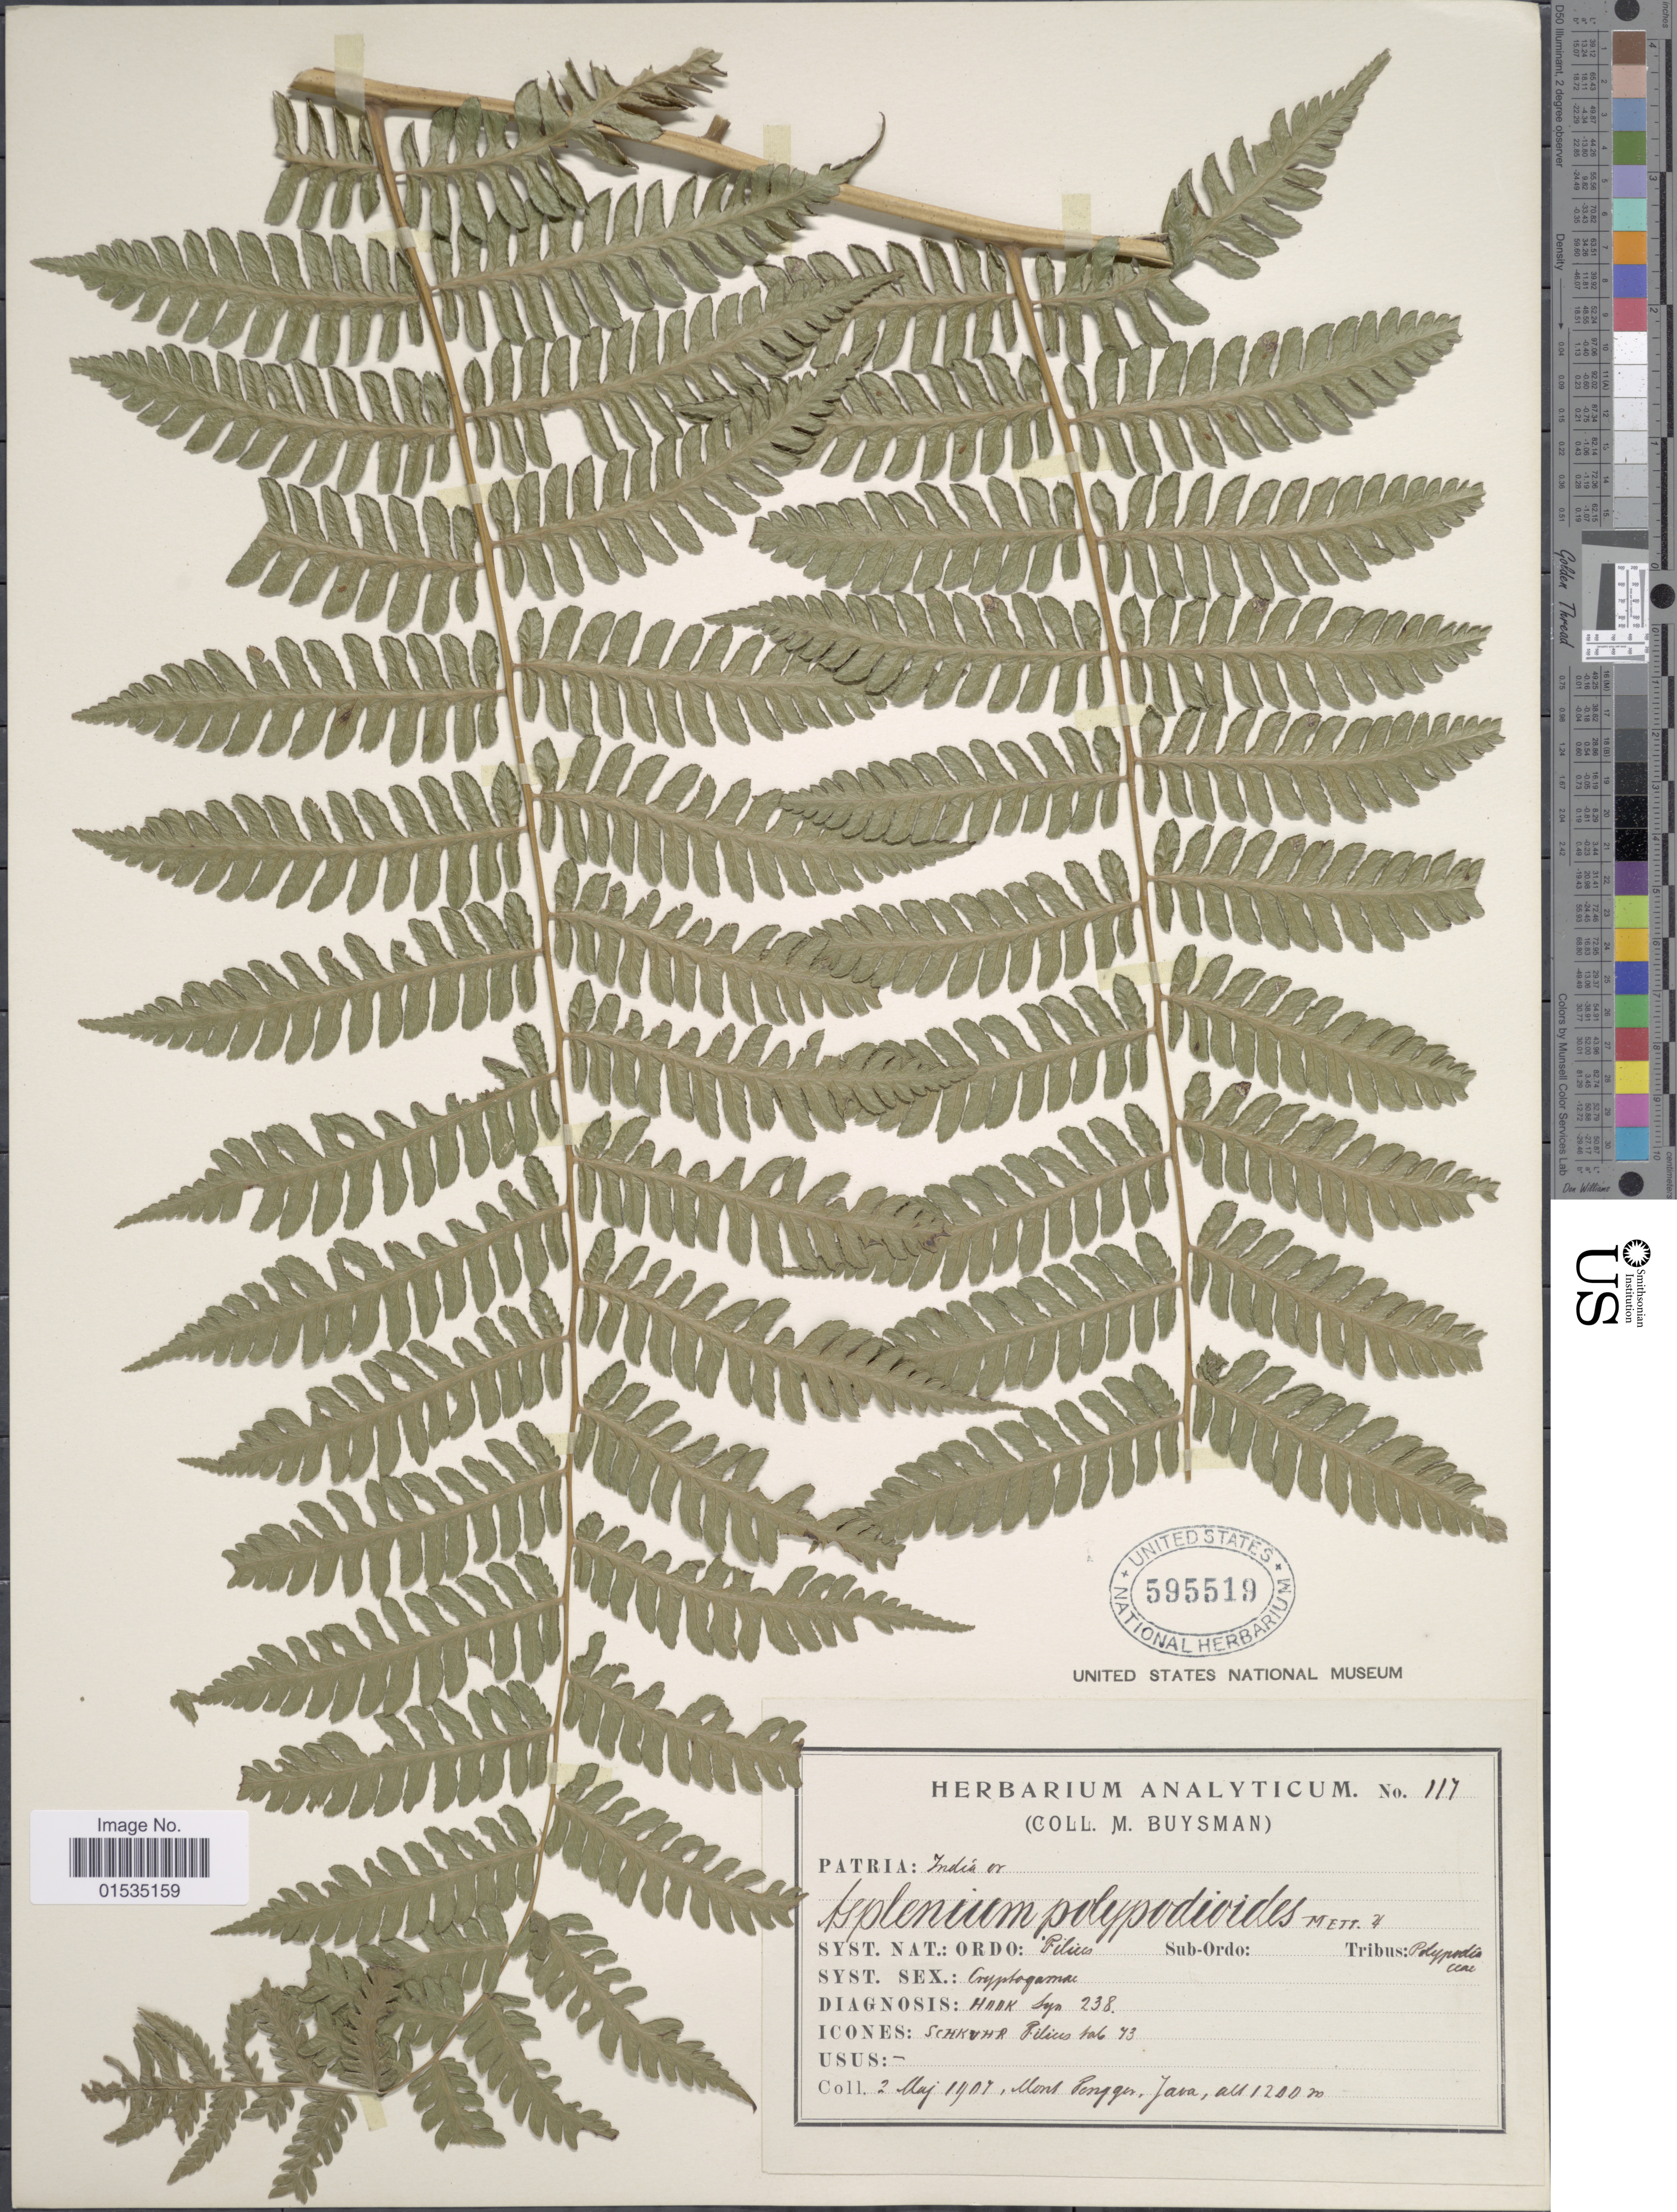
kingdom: Plantae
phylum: Tracheophyta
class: Polypodiopsida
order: Polypodiales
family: Athyriaceae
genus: Diplazium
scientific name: Diplazium polypodioides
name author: Blume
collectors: M. Buysman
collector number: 117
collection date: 1907-05-02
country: Indonesia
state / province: Java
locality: Mont Pengger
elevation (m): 1200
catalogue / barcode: US 595519